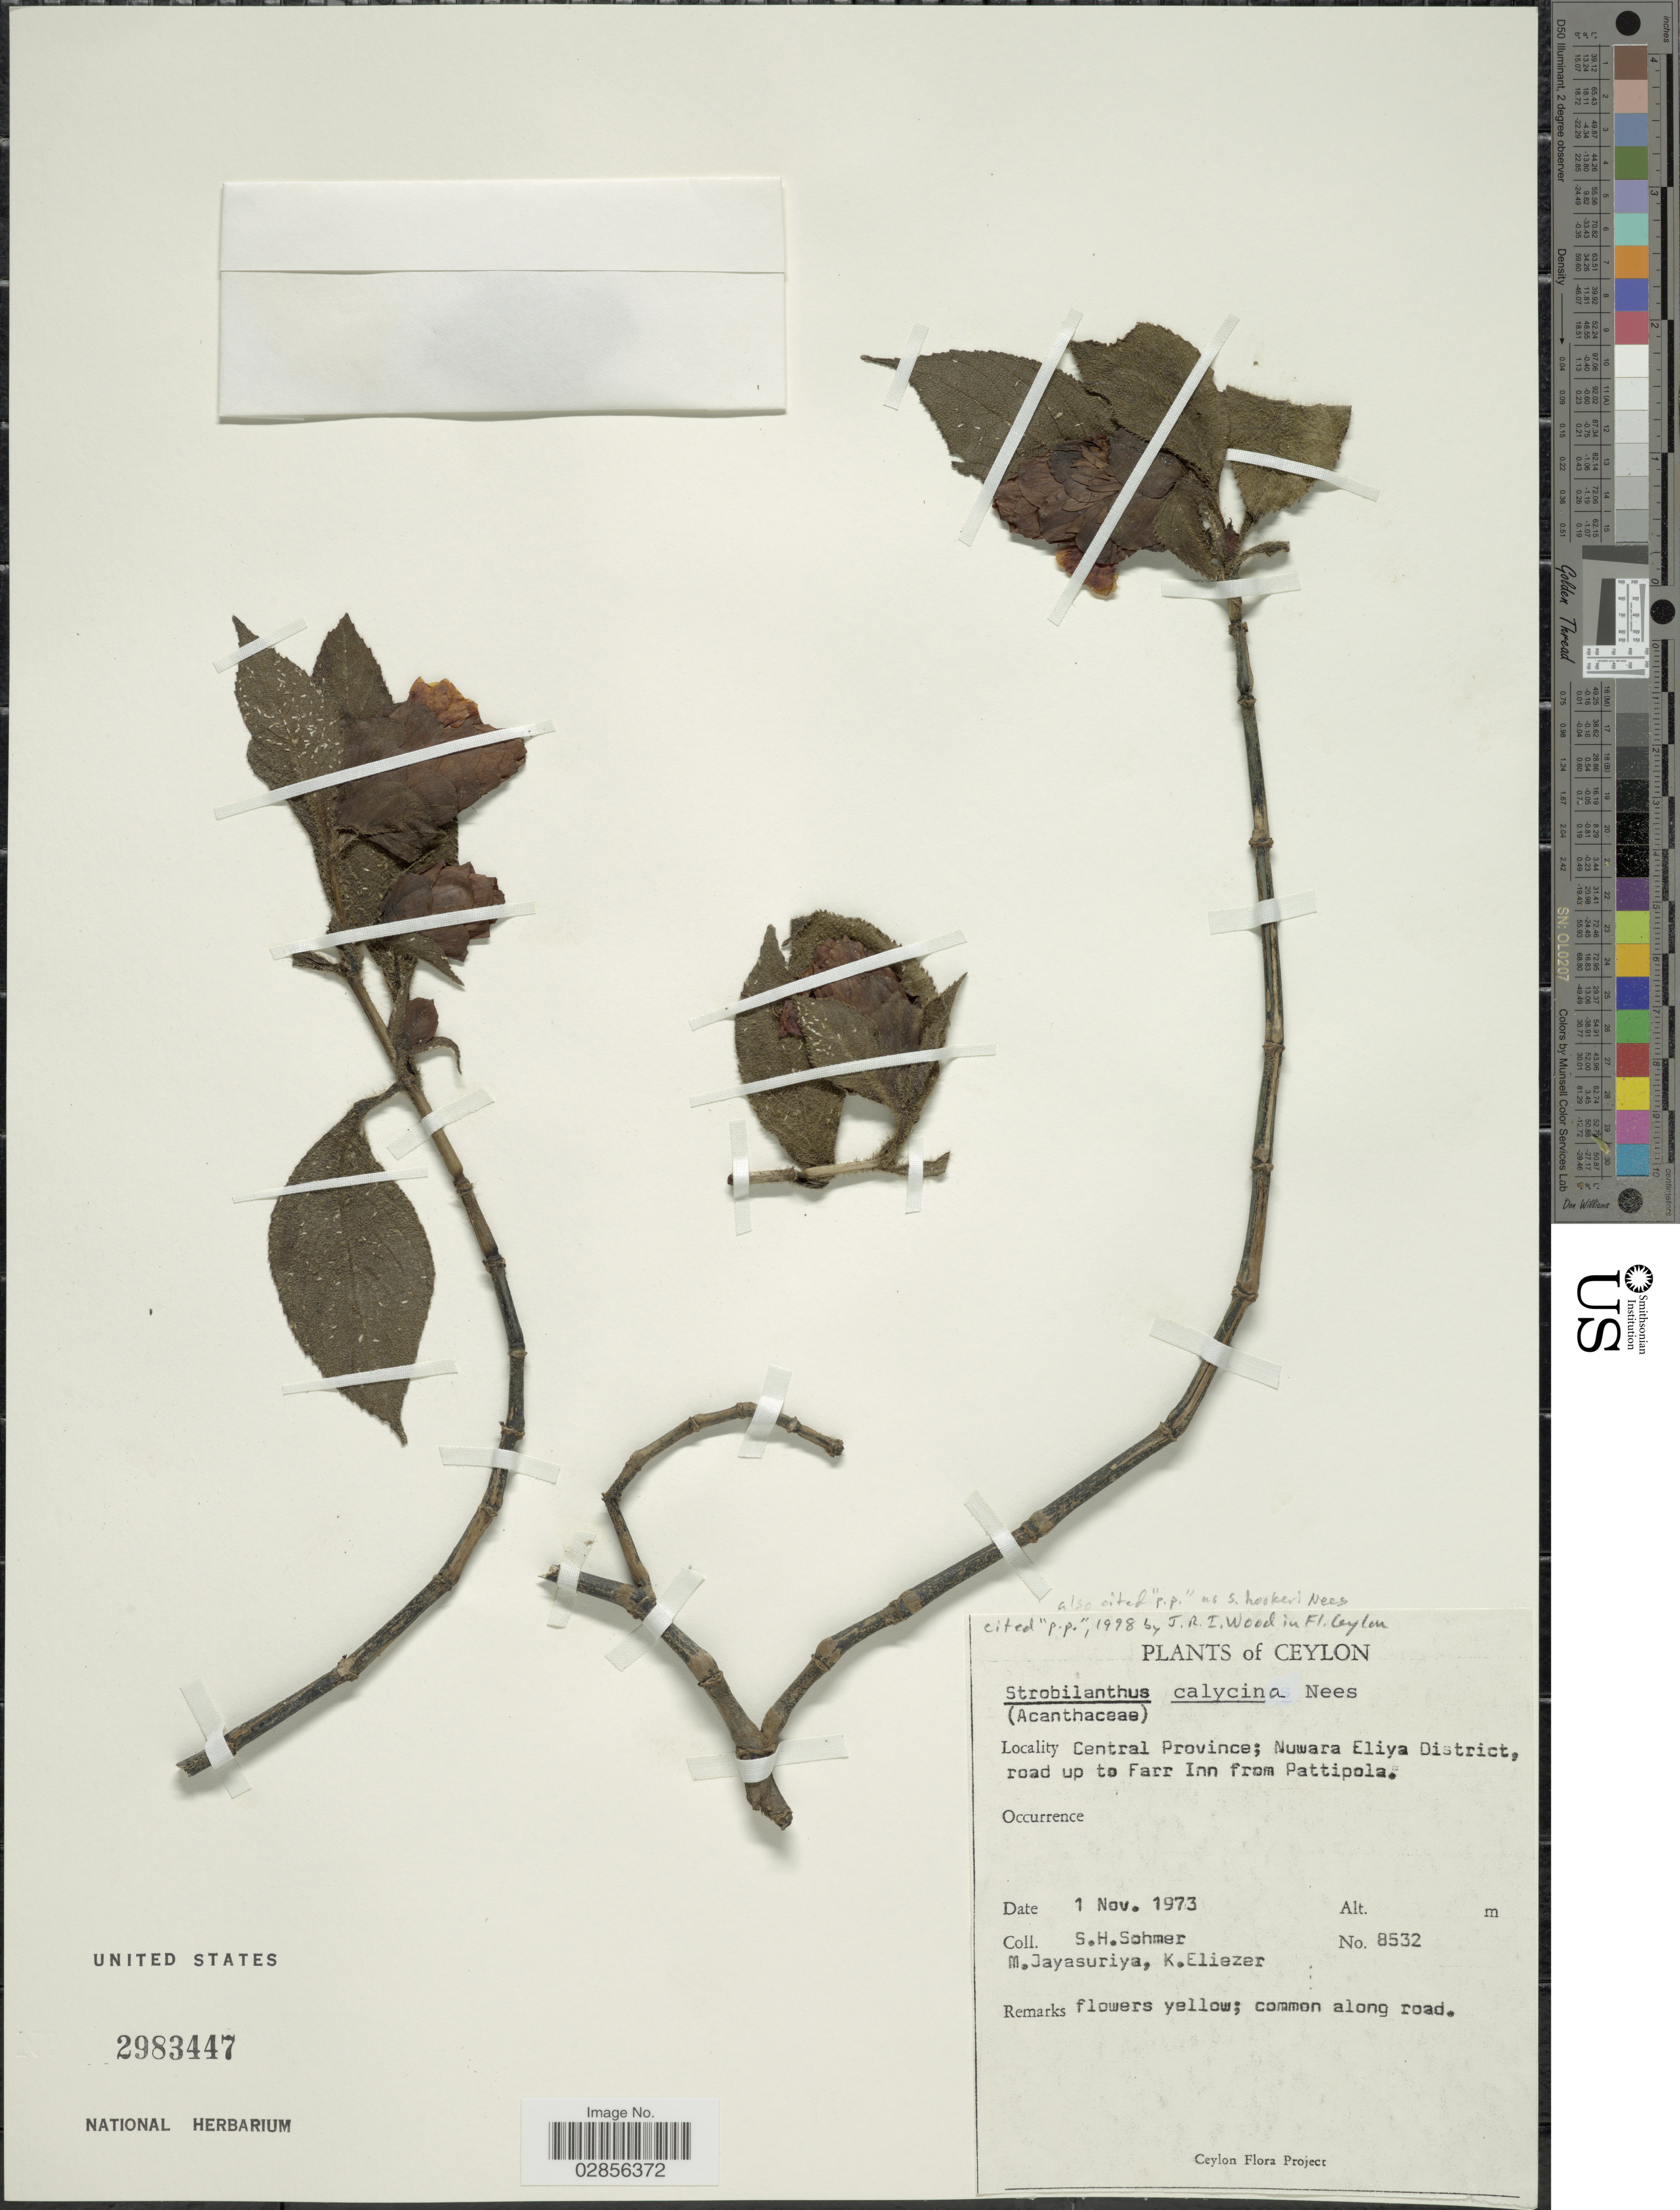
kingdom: Plantae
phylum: Tracheophyta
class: Magnoliopsida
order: Lamiales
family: Acanthaceae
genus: Strobilanthes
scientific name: Strobilanthes calycina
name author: Nees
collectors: S. H. Sohmer, M. Jayasuriya & K. Eliezer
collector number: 8532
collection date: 1973-11-01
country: Sri Lanka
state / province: Central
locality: Ceylon. Nuwara Eliya District, road to Farr Inn from Pattipola.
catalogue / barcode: US 2983447